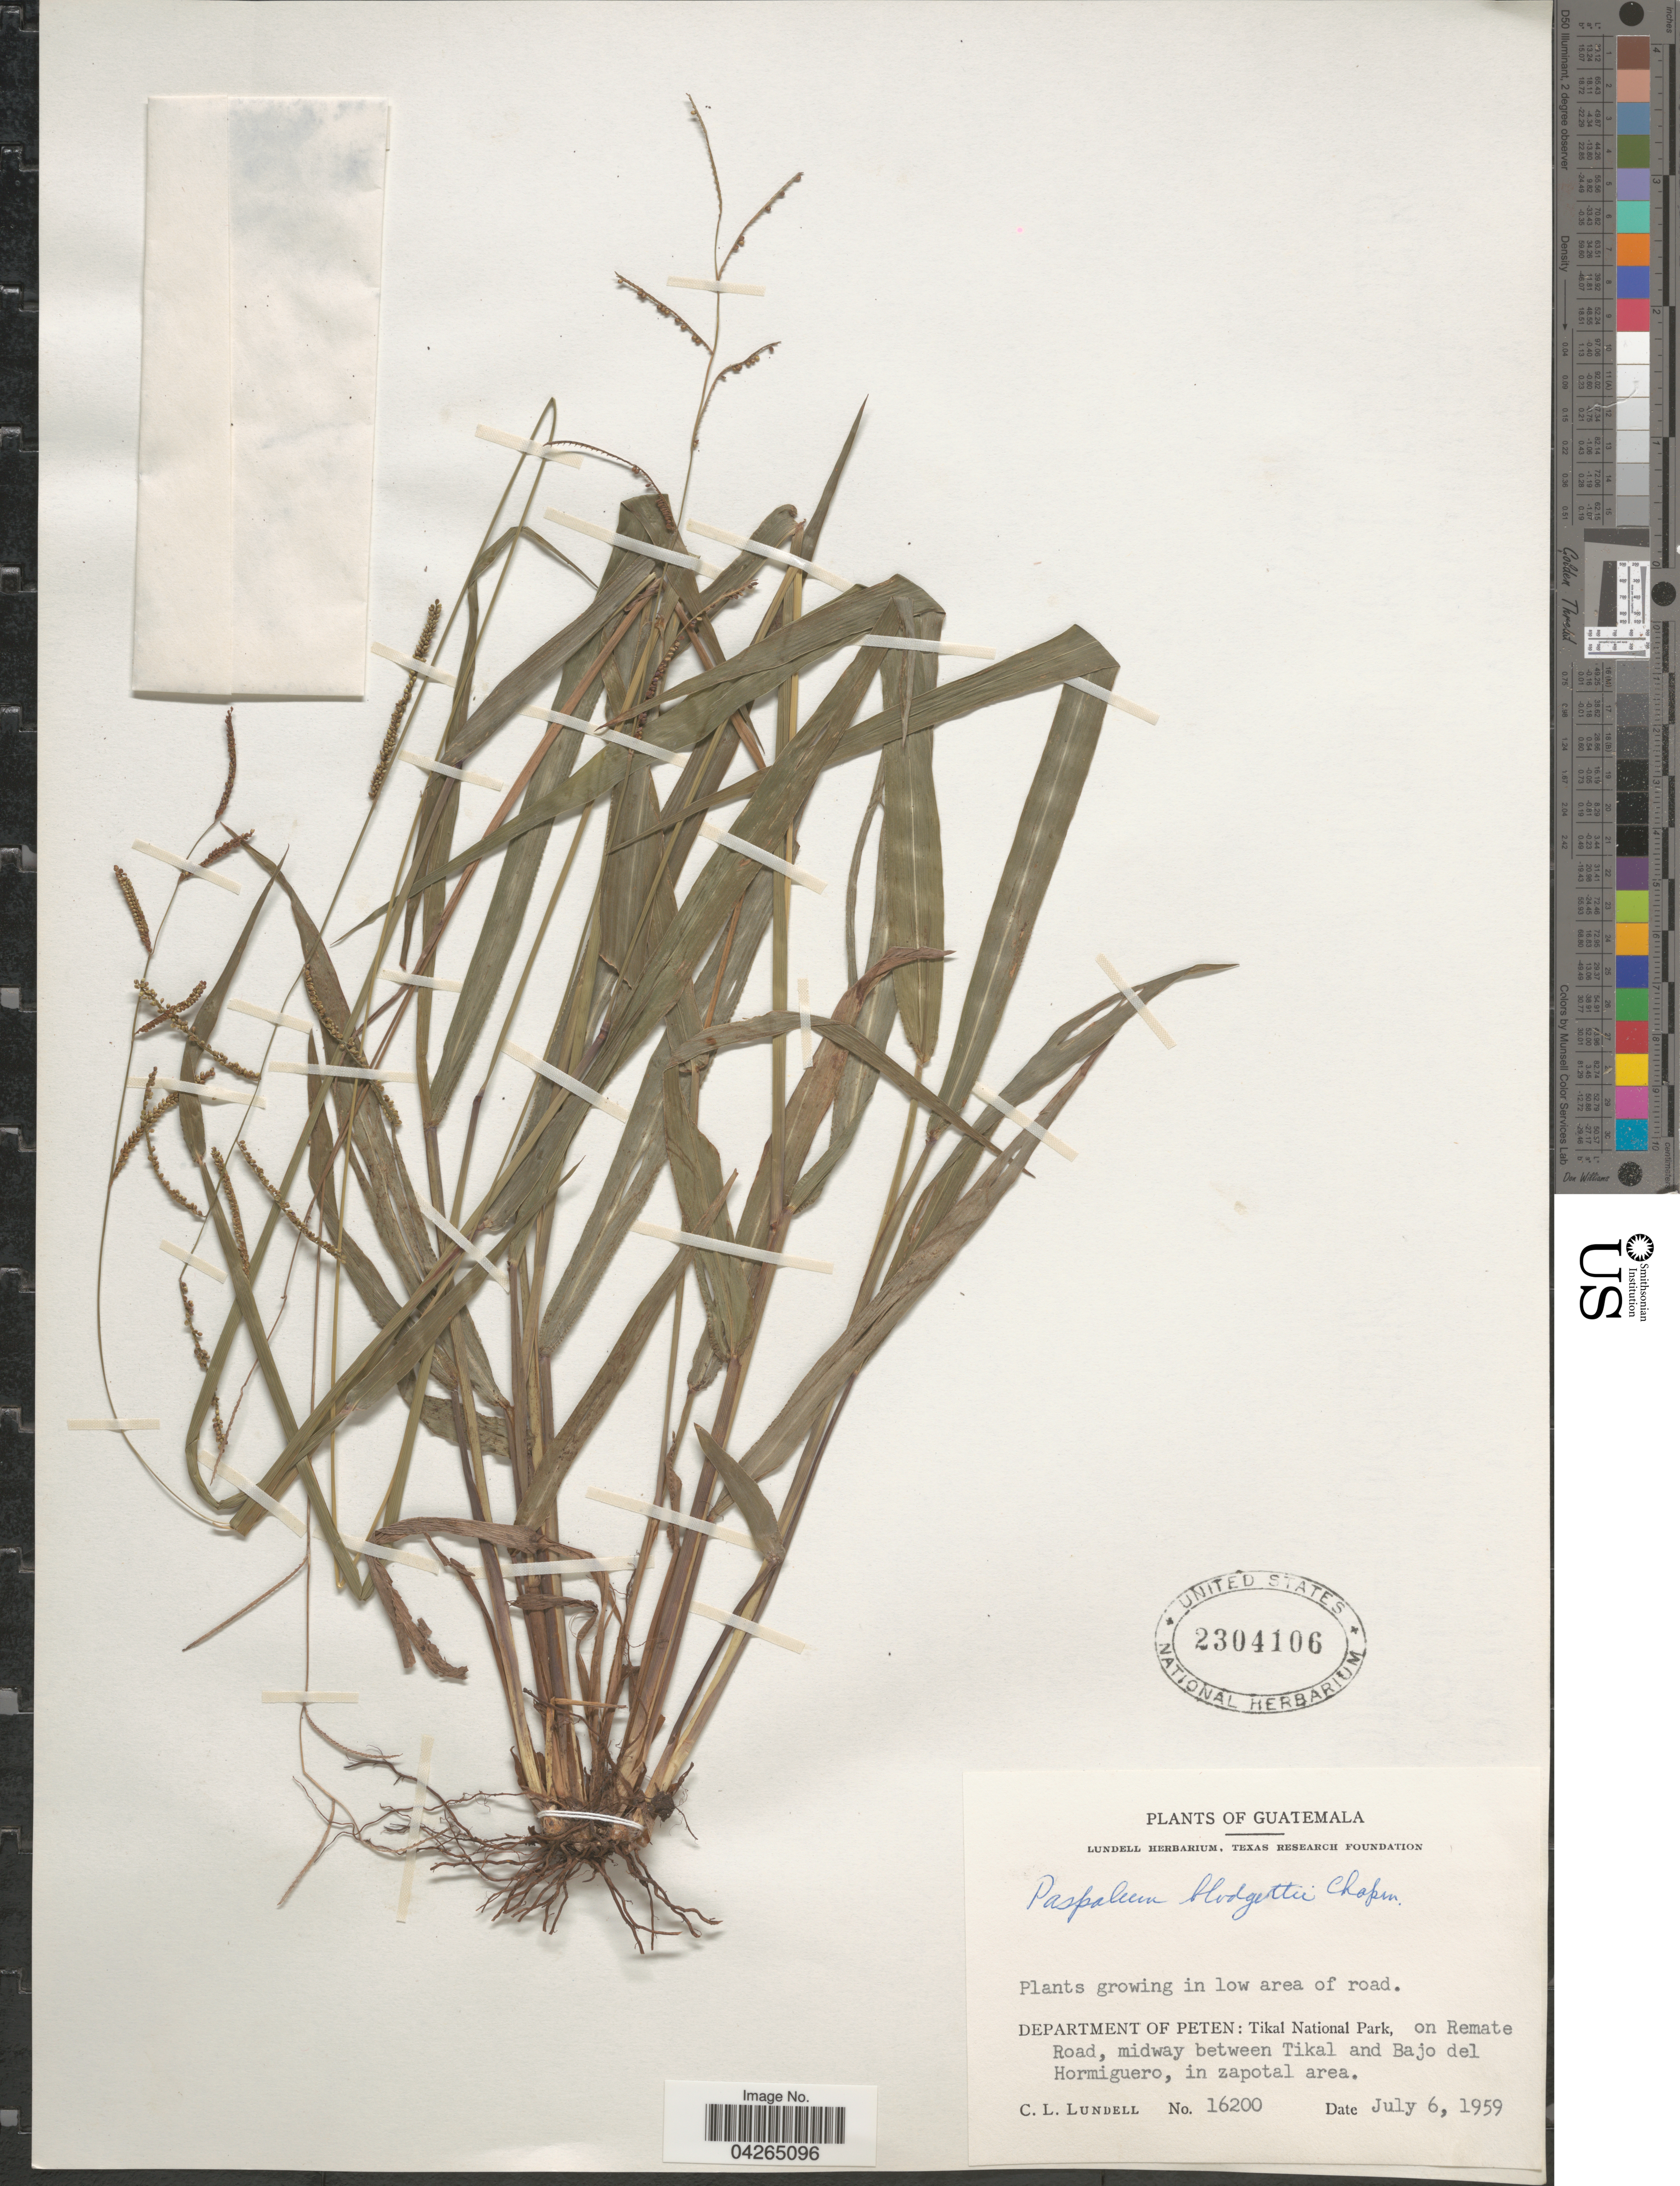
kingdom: Plantae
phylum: Tracheophyta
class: Liliopsida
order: Poales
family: Poaceae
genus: Paspalum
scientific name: Paspalum blodgettii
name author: Chapm.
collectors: C. L. Lundell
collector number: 16200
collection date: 1959-07-06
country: Guatemala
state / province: El Peten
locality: Department of Peten: Tikal National Park, on Remate Road, midway between Tikal and Bajo del Hormiguero, in zapotal area.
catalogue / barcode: US 2304106